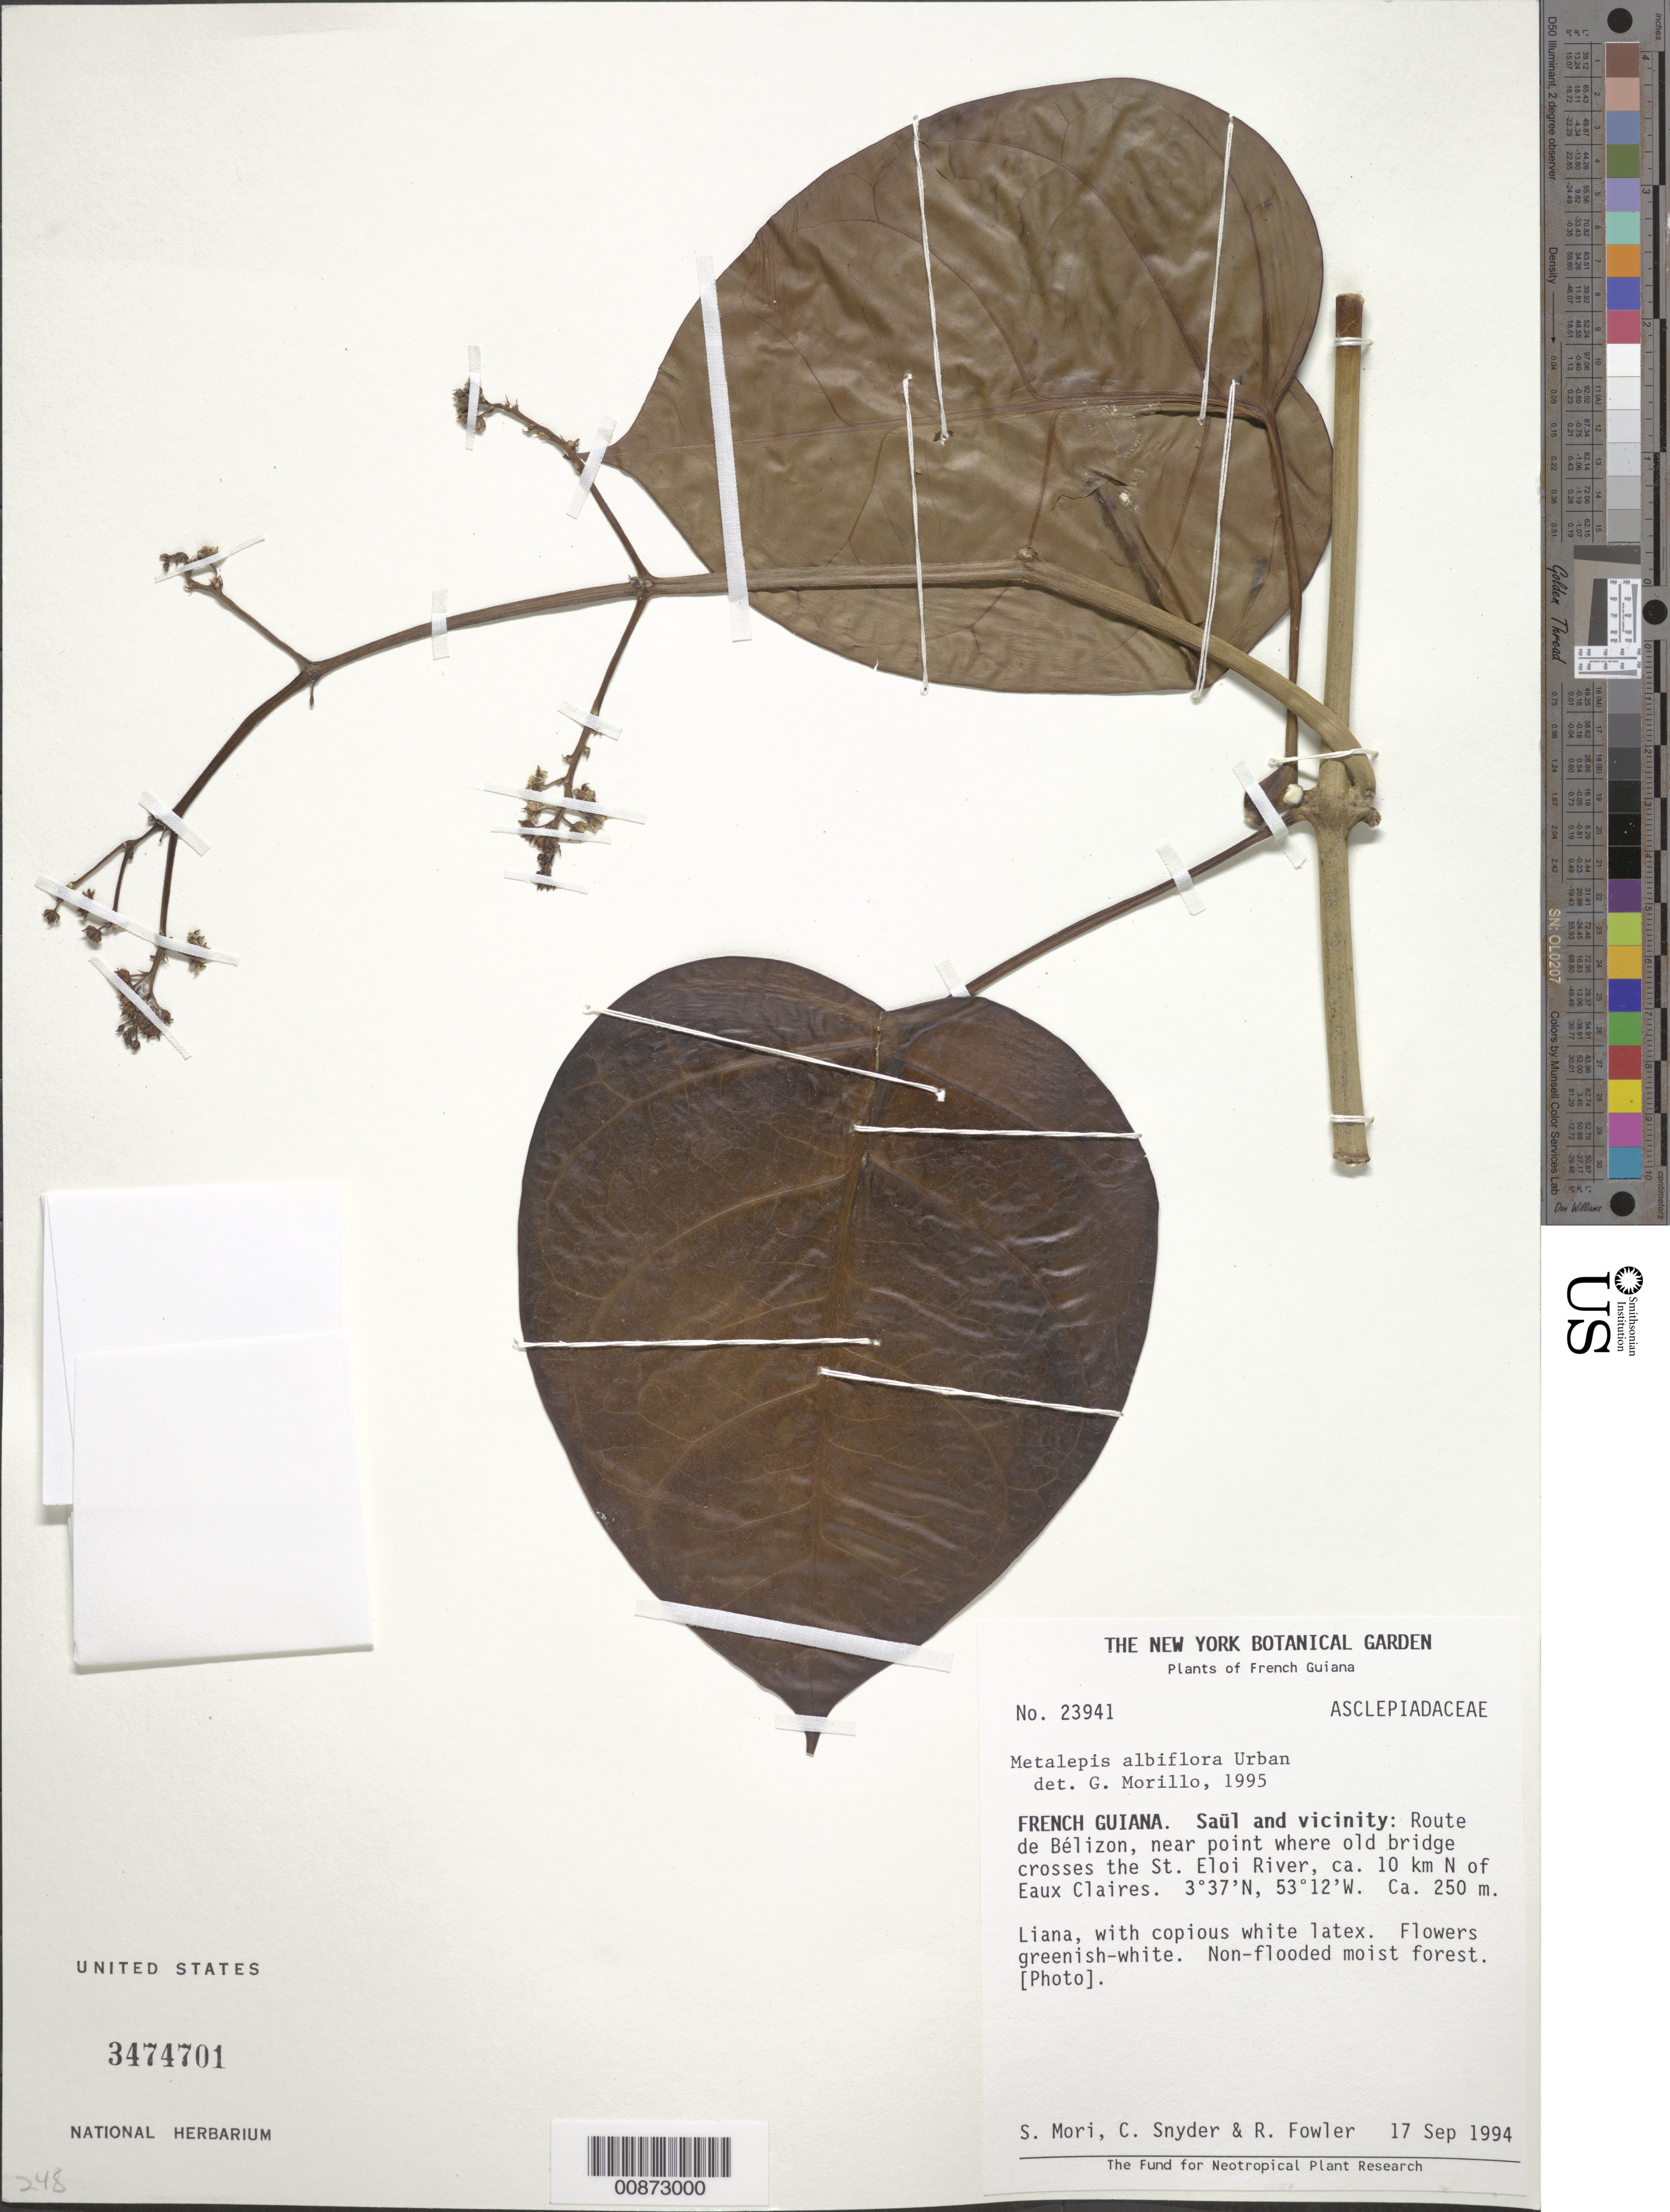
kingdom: Plantae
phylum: Tracheophyta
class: Magnoliopsida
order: Gentianales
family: Apocynaceae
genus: Metalepis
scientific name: Metalepis albiflora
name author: Urb.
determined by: Morillo, G. N.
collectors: S. Mori, C. Snyder & R. Fowler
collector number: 23941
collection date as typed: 17-Sep-94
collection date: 1994-09-17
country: French Guiana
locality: Saül and vic., Route de Bélizon, near point where old bridge crosses the St. Eloi R., about 10 km N of Eaux Claires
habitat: Non-flooded moist forest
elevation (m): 250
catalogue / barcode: US 3474701